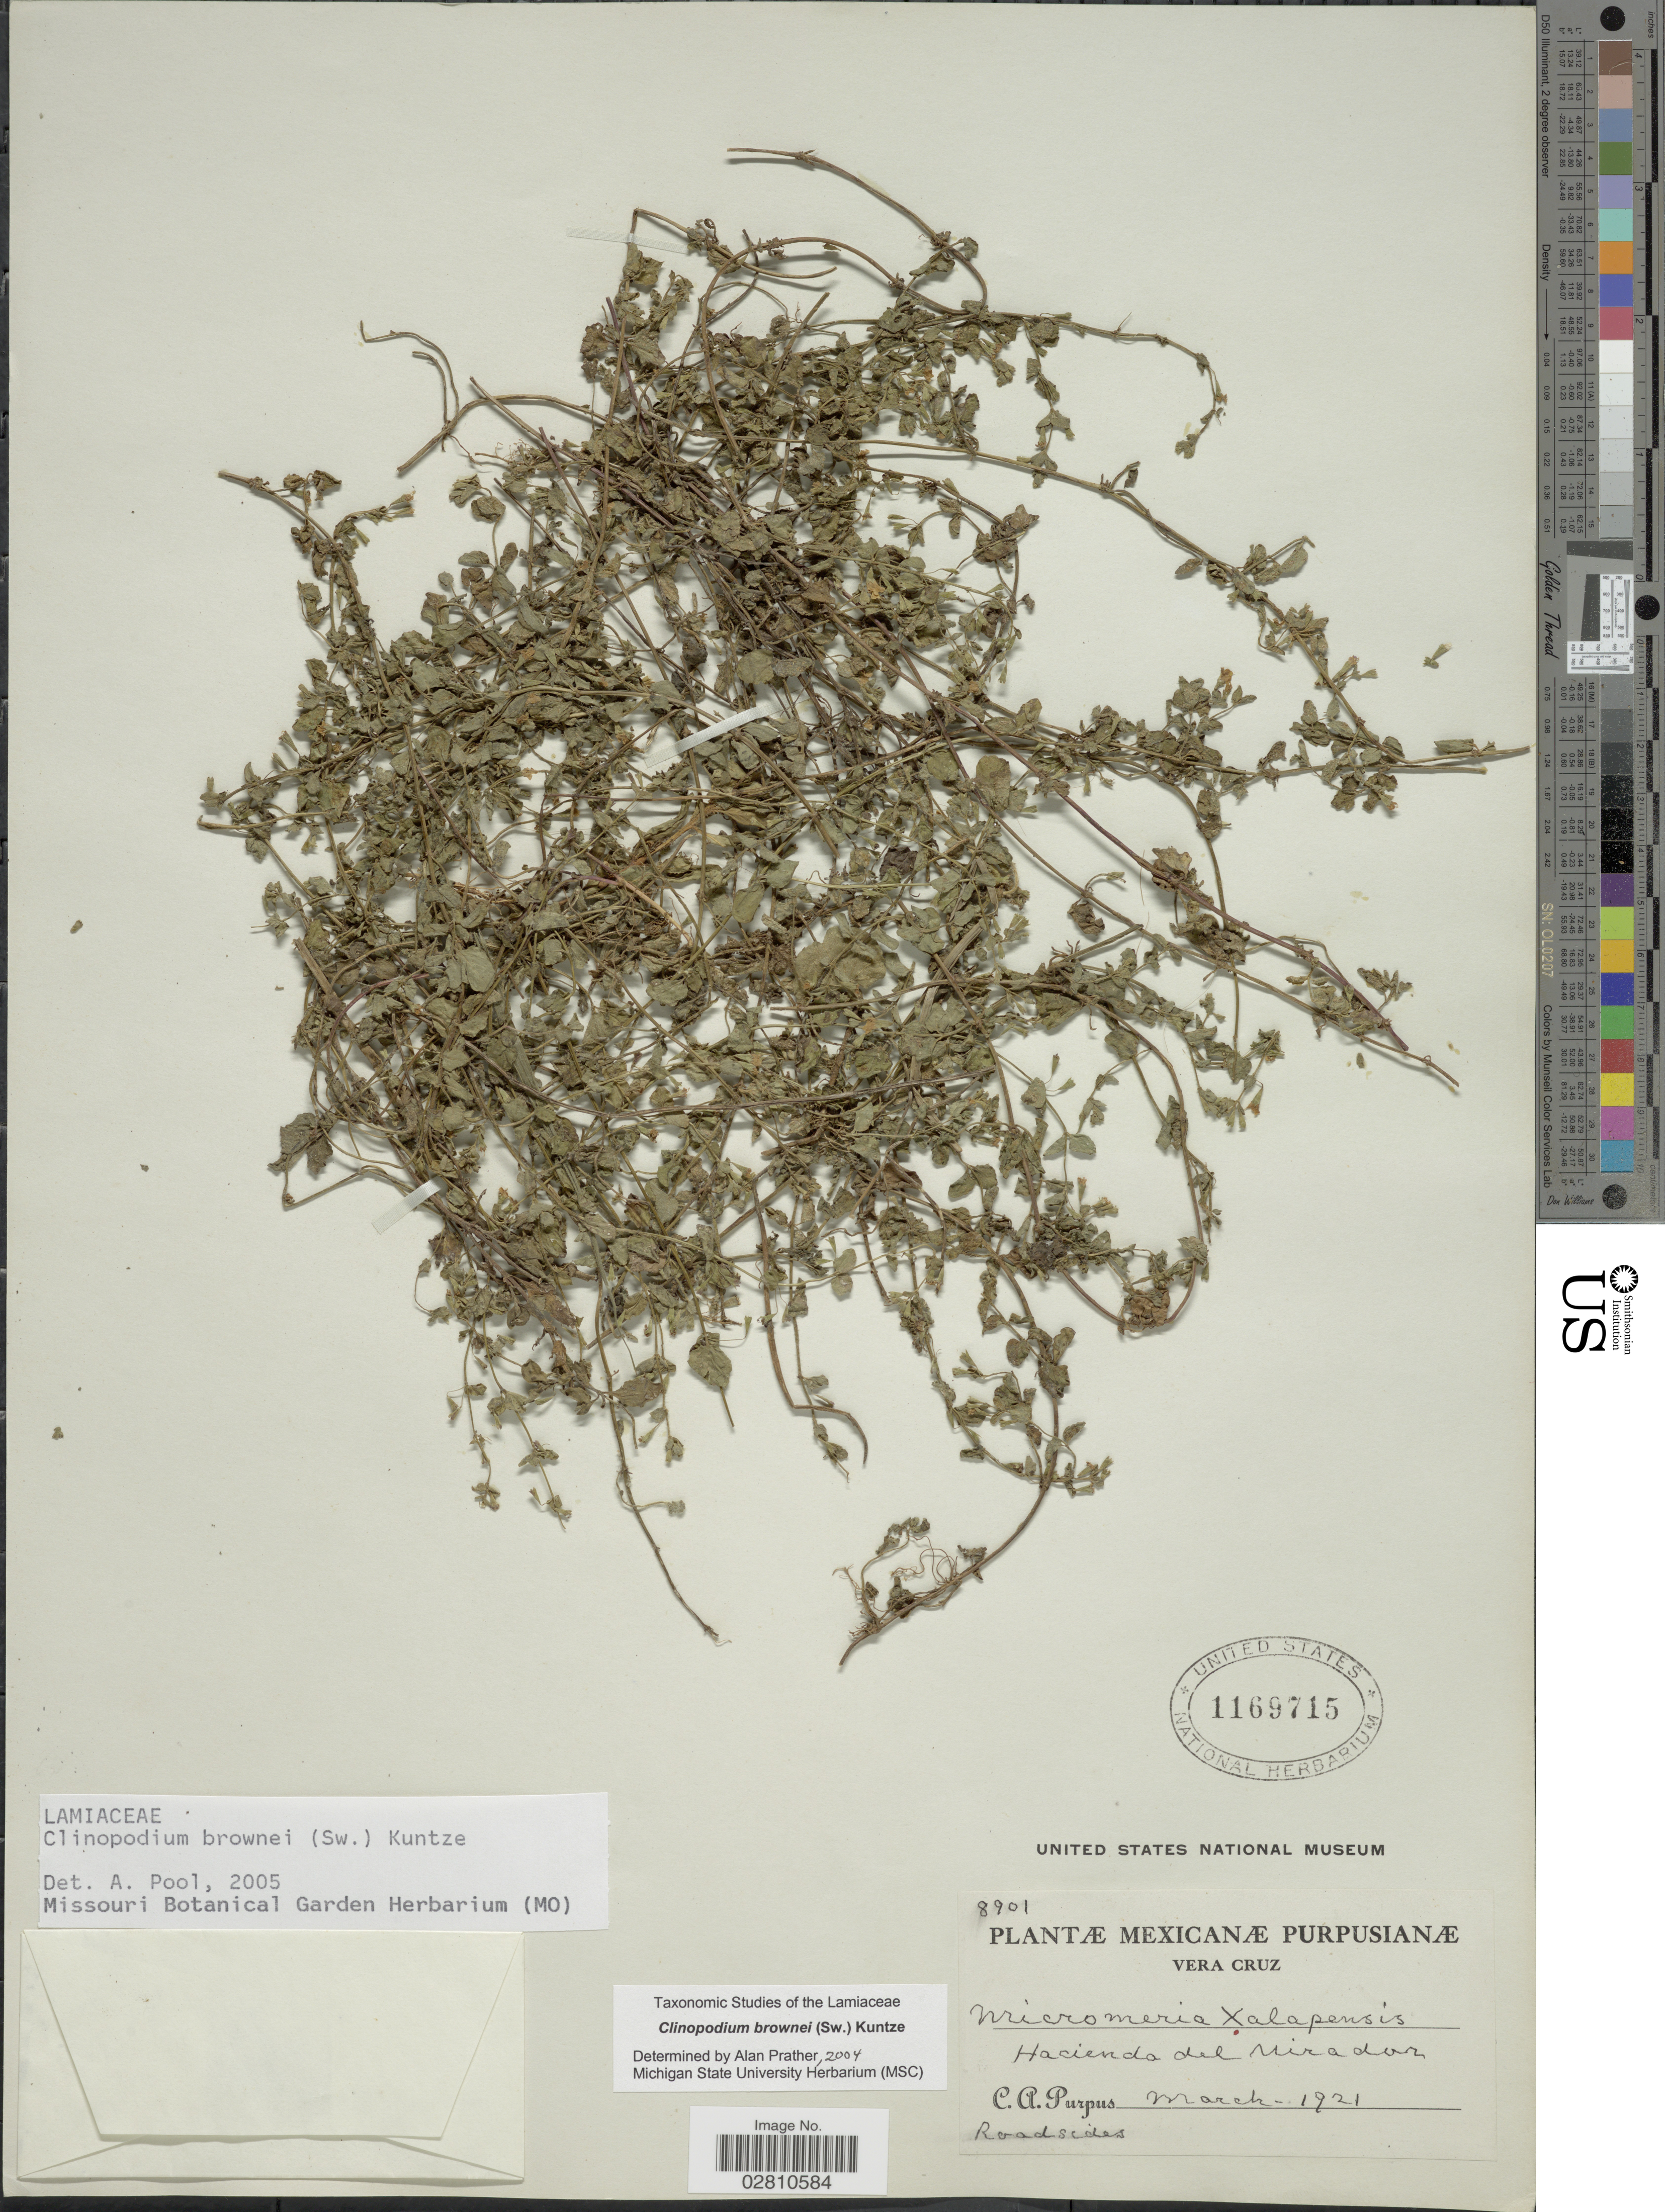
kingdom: Plantae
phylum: Tracheophyta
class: Magnoliopsida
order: Lamiales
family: Lamiaceae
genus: Clinopodium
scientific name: Clinopodium brownei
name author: (Sw.) Kuntze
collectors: C. A. Purpus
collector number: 8901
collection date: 1921-03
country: Mexico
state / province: Veracruz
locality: Vera Cruz, Hacienda del Mirador.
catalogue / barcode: US 1169715